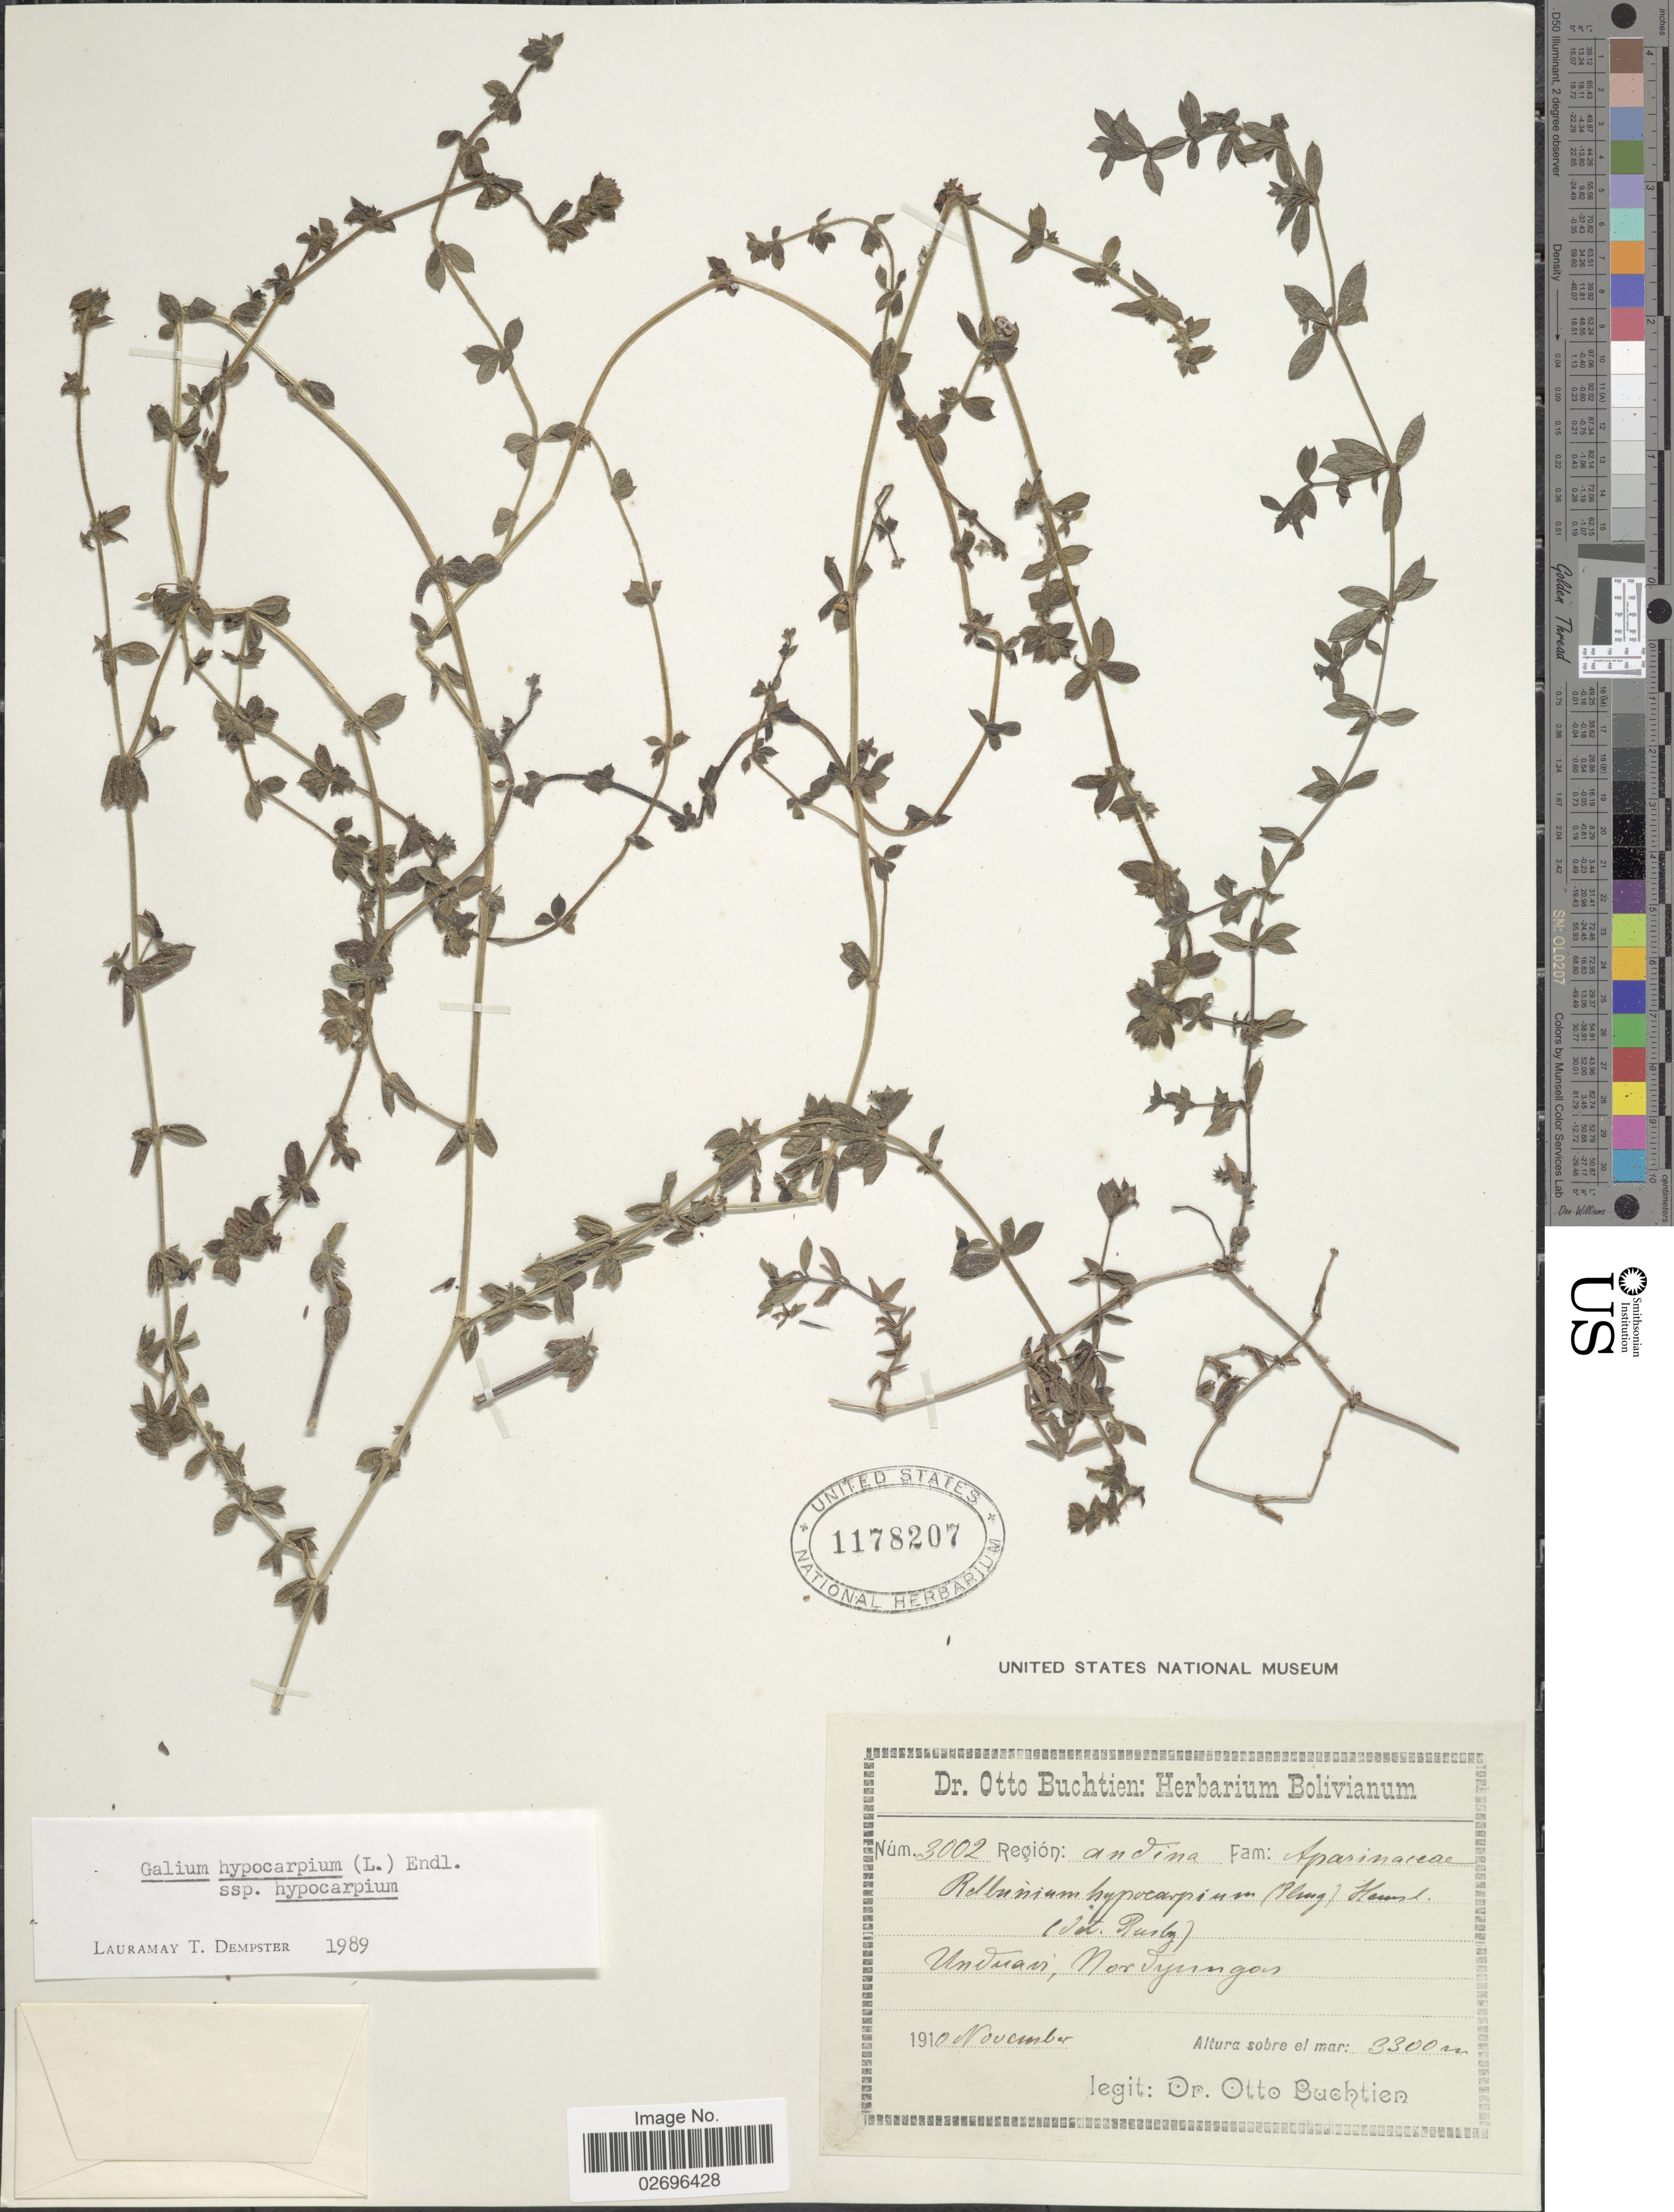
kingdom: Plantae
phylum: Tracheophyta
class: Magnoliopsida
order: Gentianales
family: Rubiaceae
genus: Galium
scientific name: Galium hypocarpium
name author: (L.) Endl. ex Griseb.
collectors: O. Buchtien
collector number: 3002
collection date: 1910-11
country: Bolivia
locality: Unduavi, Nordyungas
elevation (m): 3300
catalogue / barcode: US 1178207